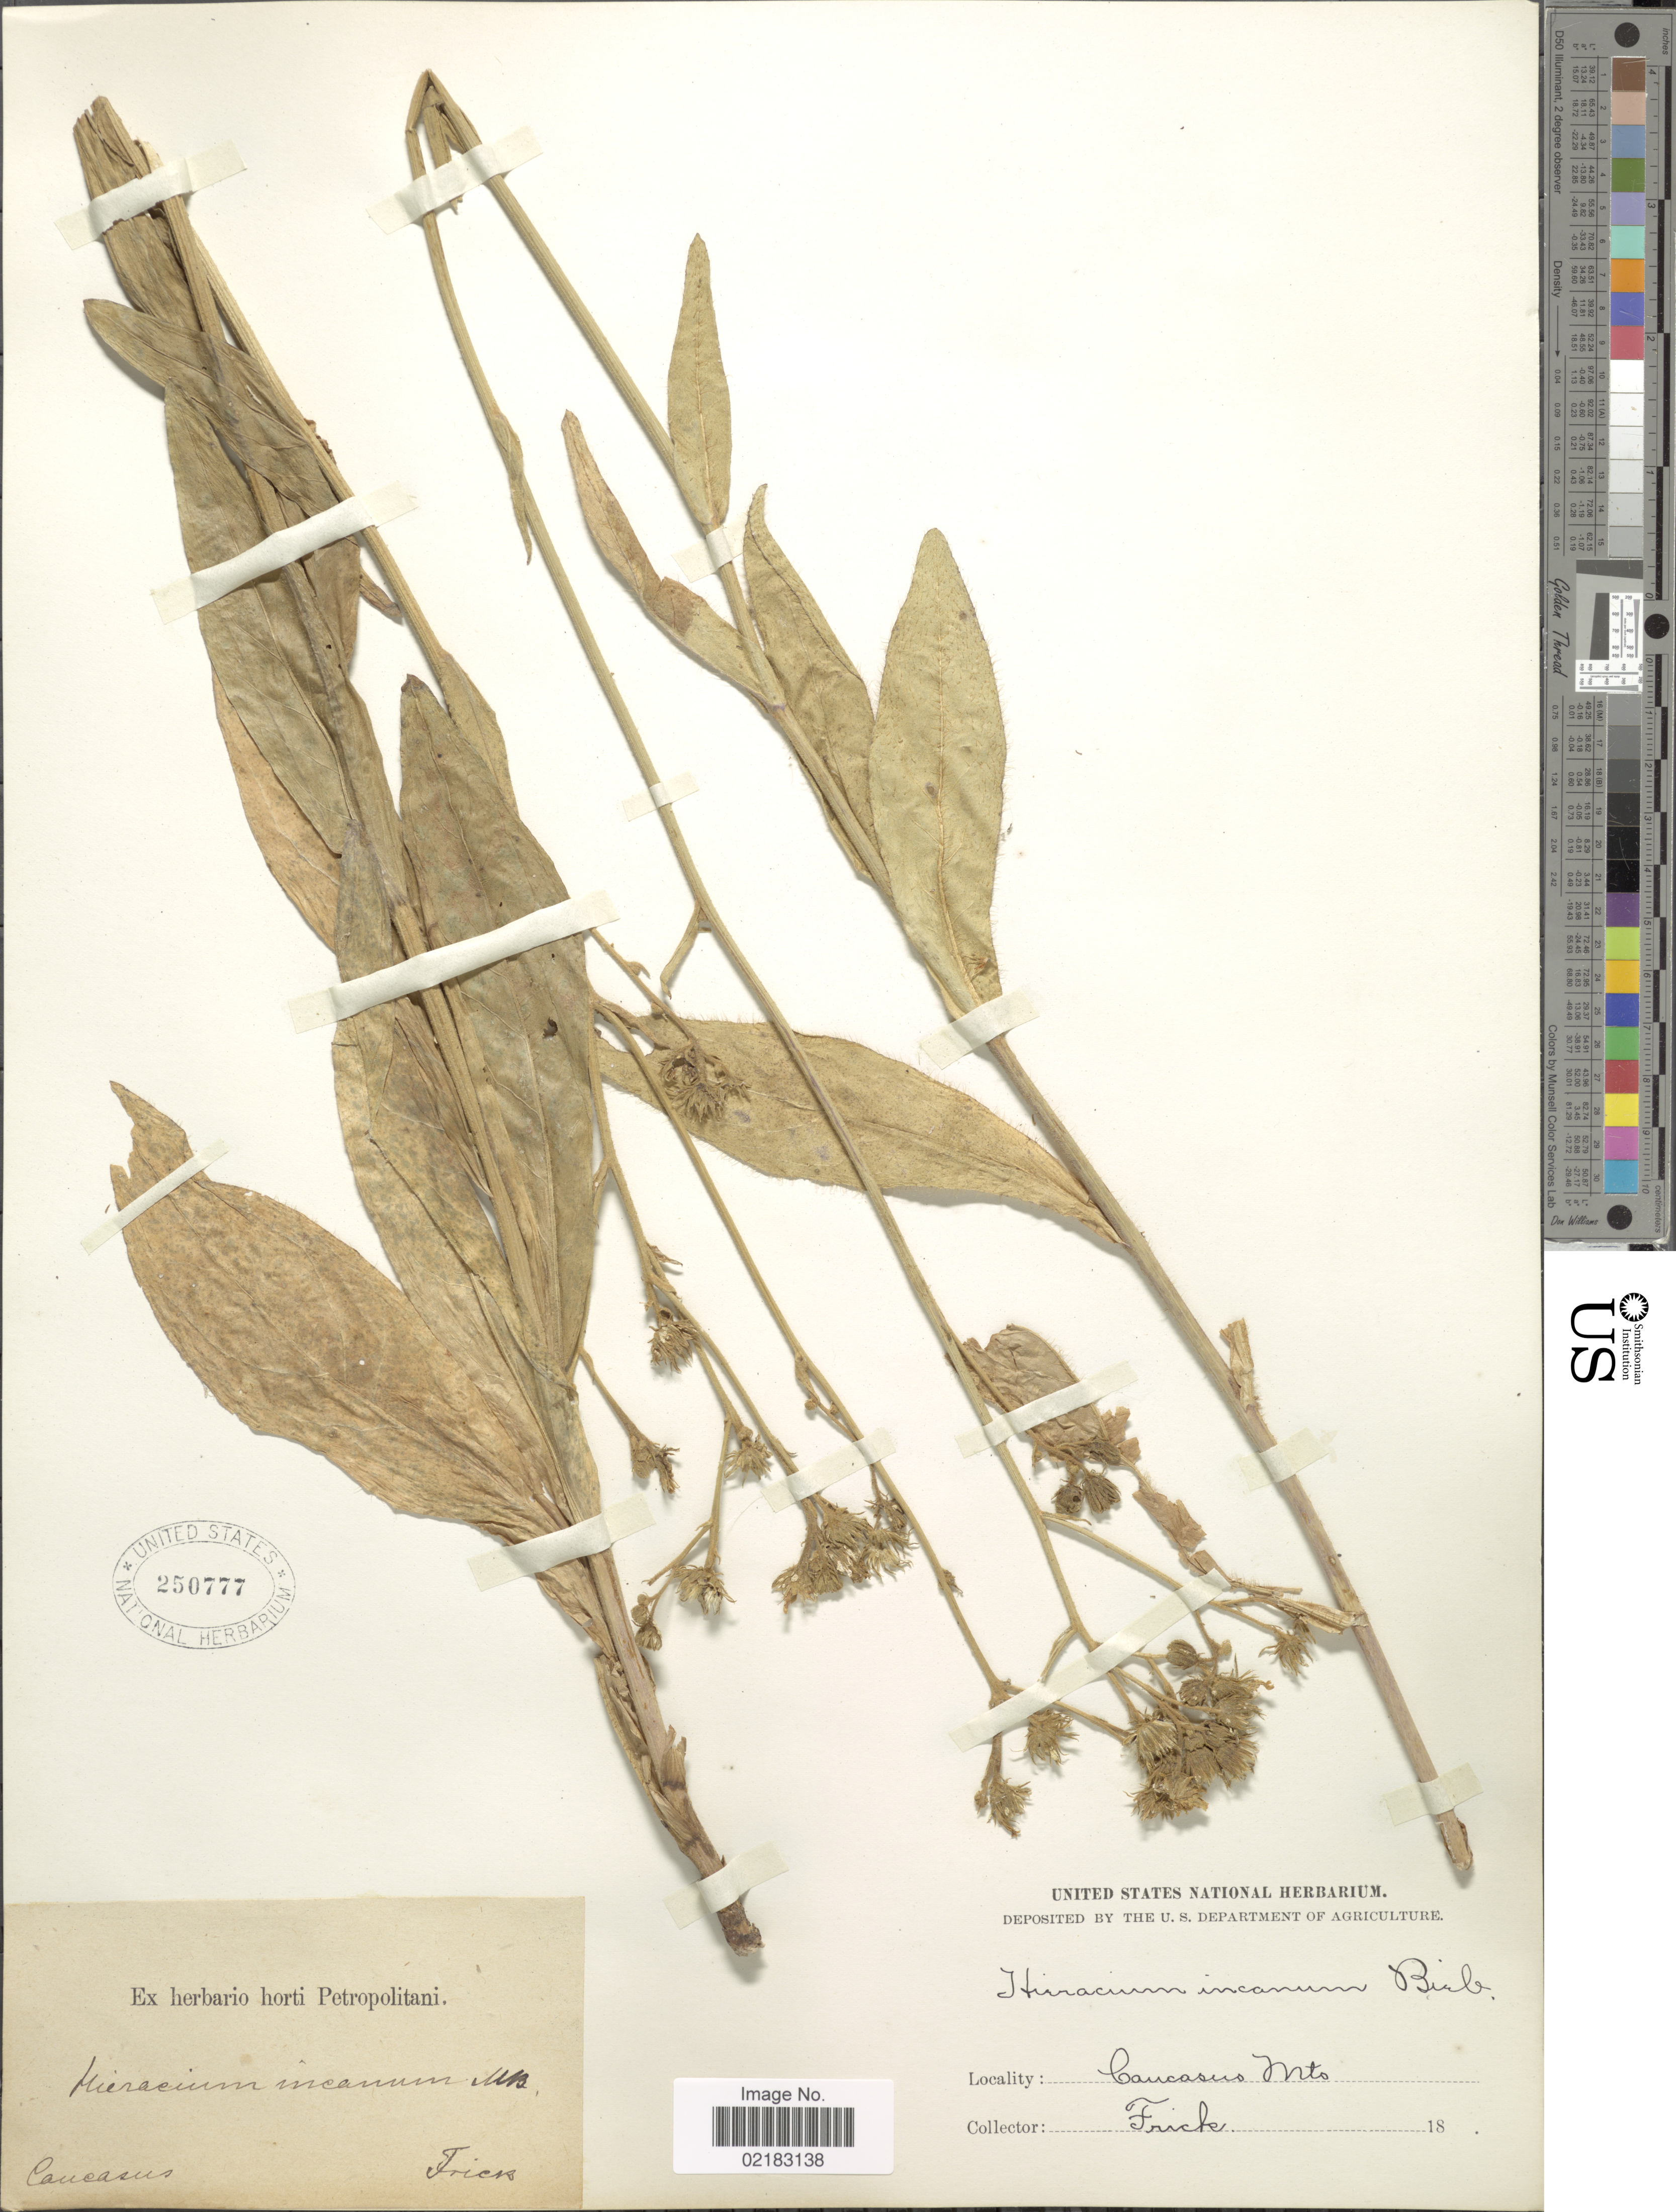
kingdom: Plantae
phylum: Tracheophyta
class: Magnoliopsida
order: Asterales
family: Asteraceae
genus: Pilosella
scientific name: Pilosella verruculata subsp. verruculata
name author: (Link) Soják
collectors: Frick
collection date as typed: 18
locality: Caucausus Mts.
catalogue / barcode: US 250777